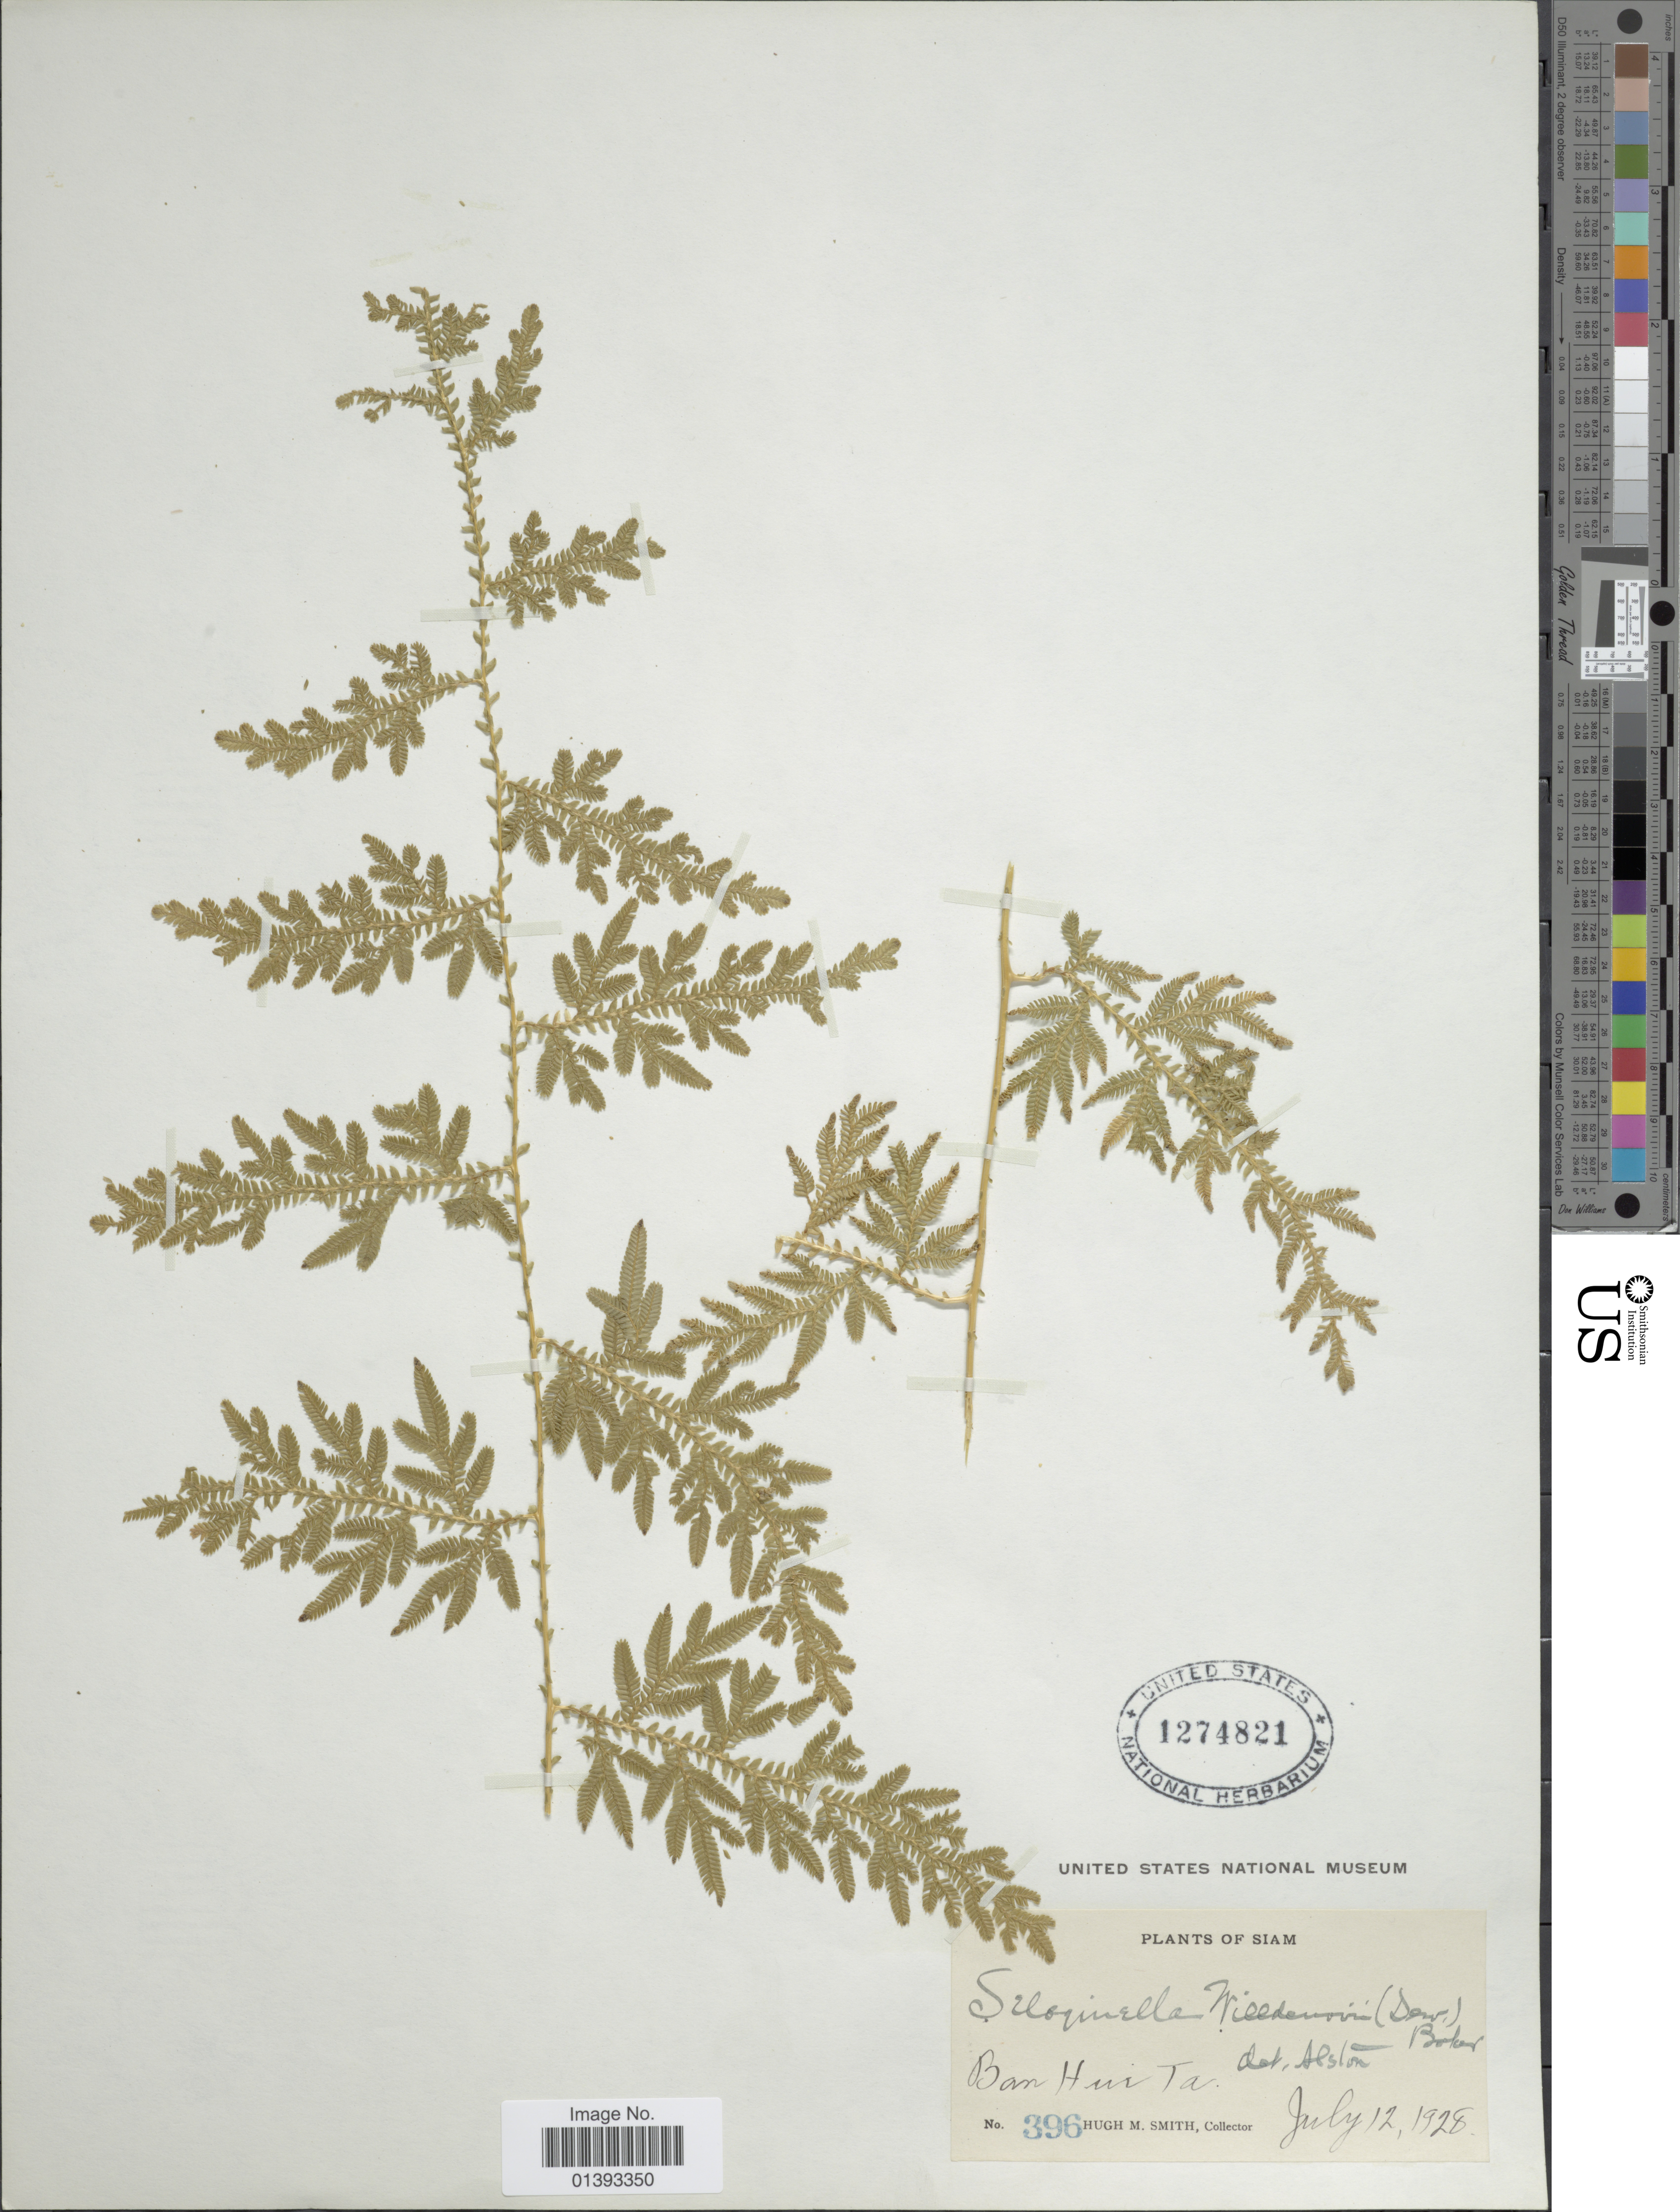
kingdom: Plantae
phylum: Tracheophyta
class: Lycopodiopsida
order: Selaginellales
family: Selaginellaceae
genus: Selaginella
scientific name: Selaginella willdenowii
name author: (Desv. ex Poir.) Baker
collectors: H. M. Smith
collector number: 396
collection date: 1928-07-12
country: Thailand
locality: Siam, Ban Hui Ta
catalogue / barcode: US 1274821